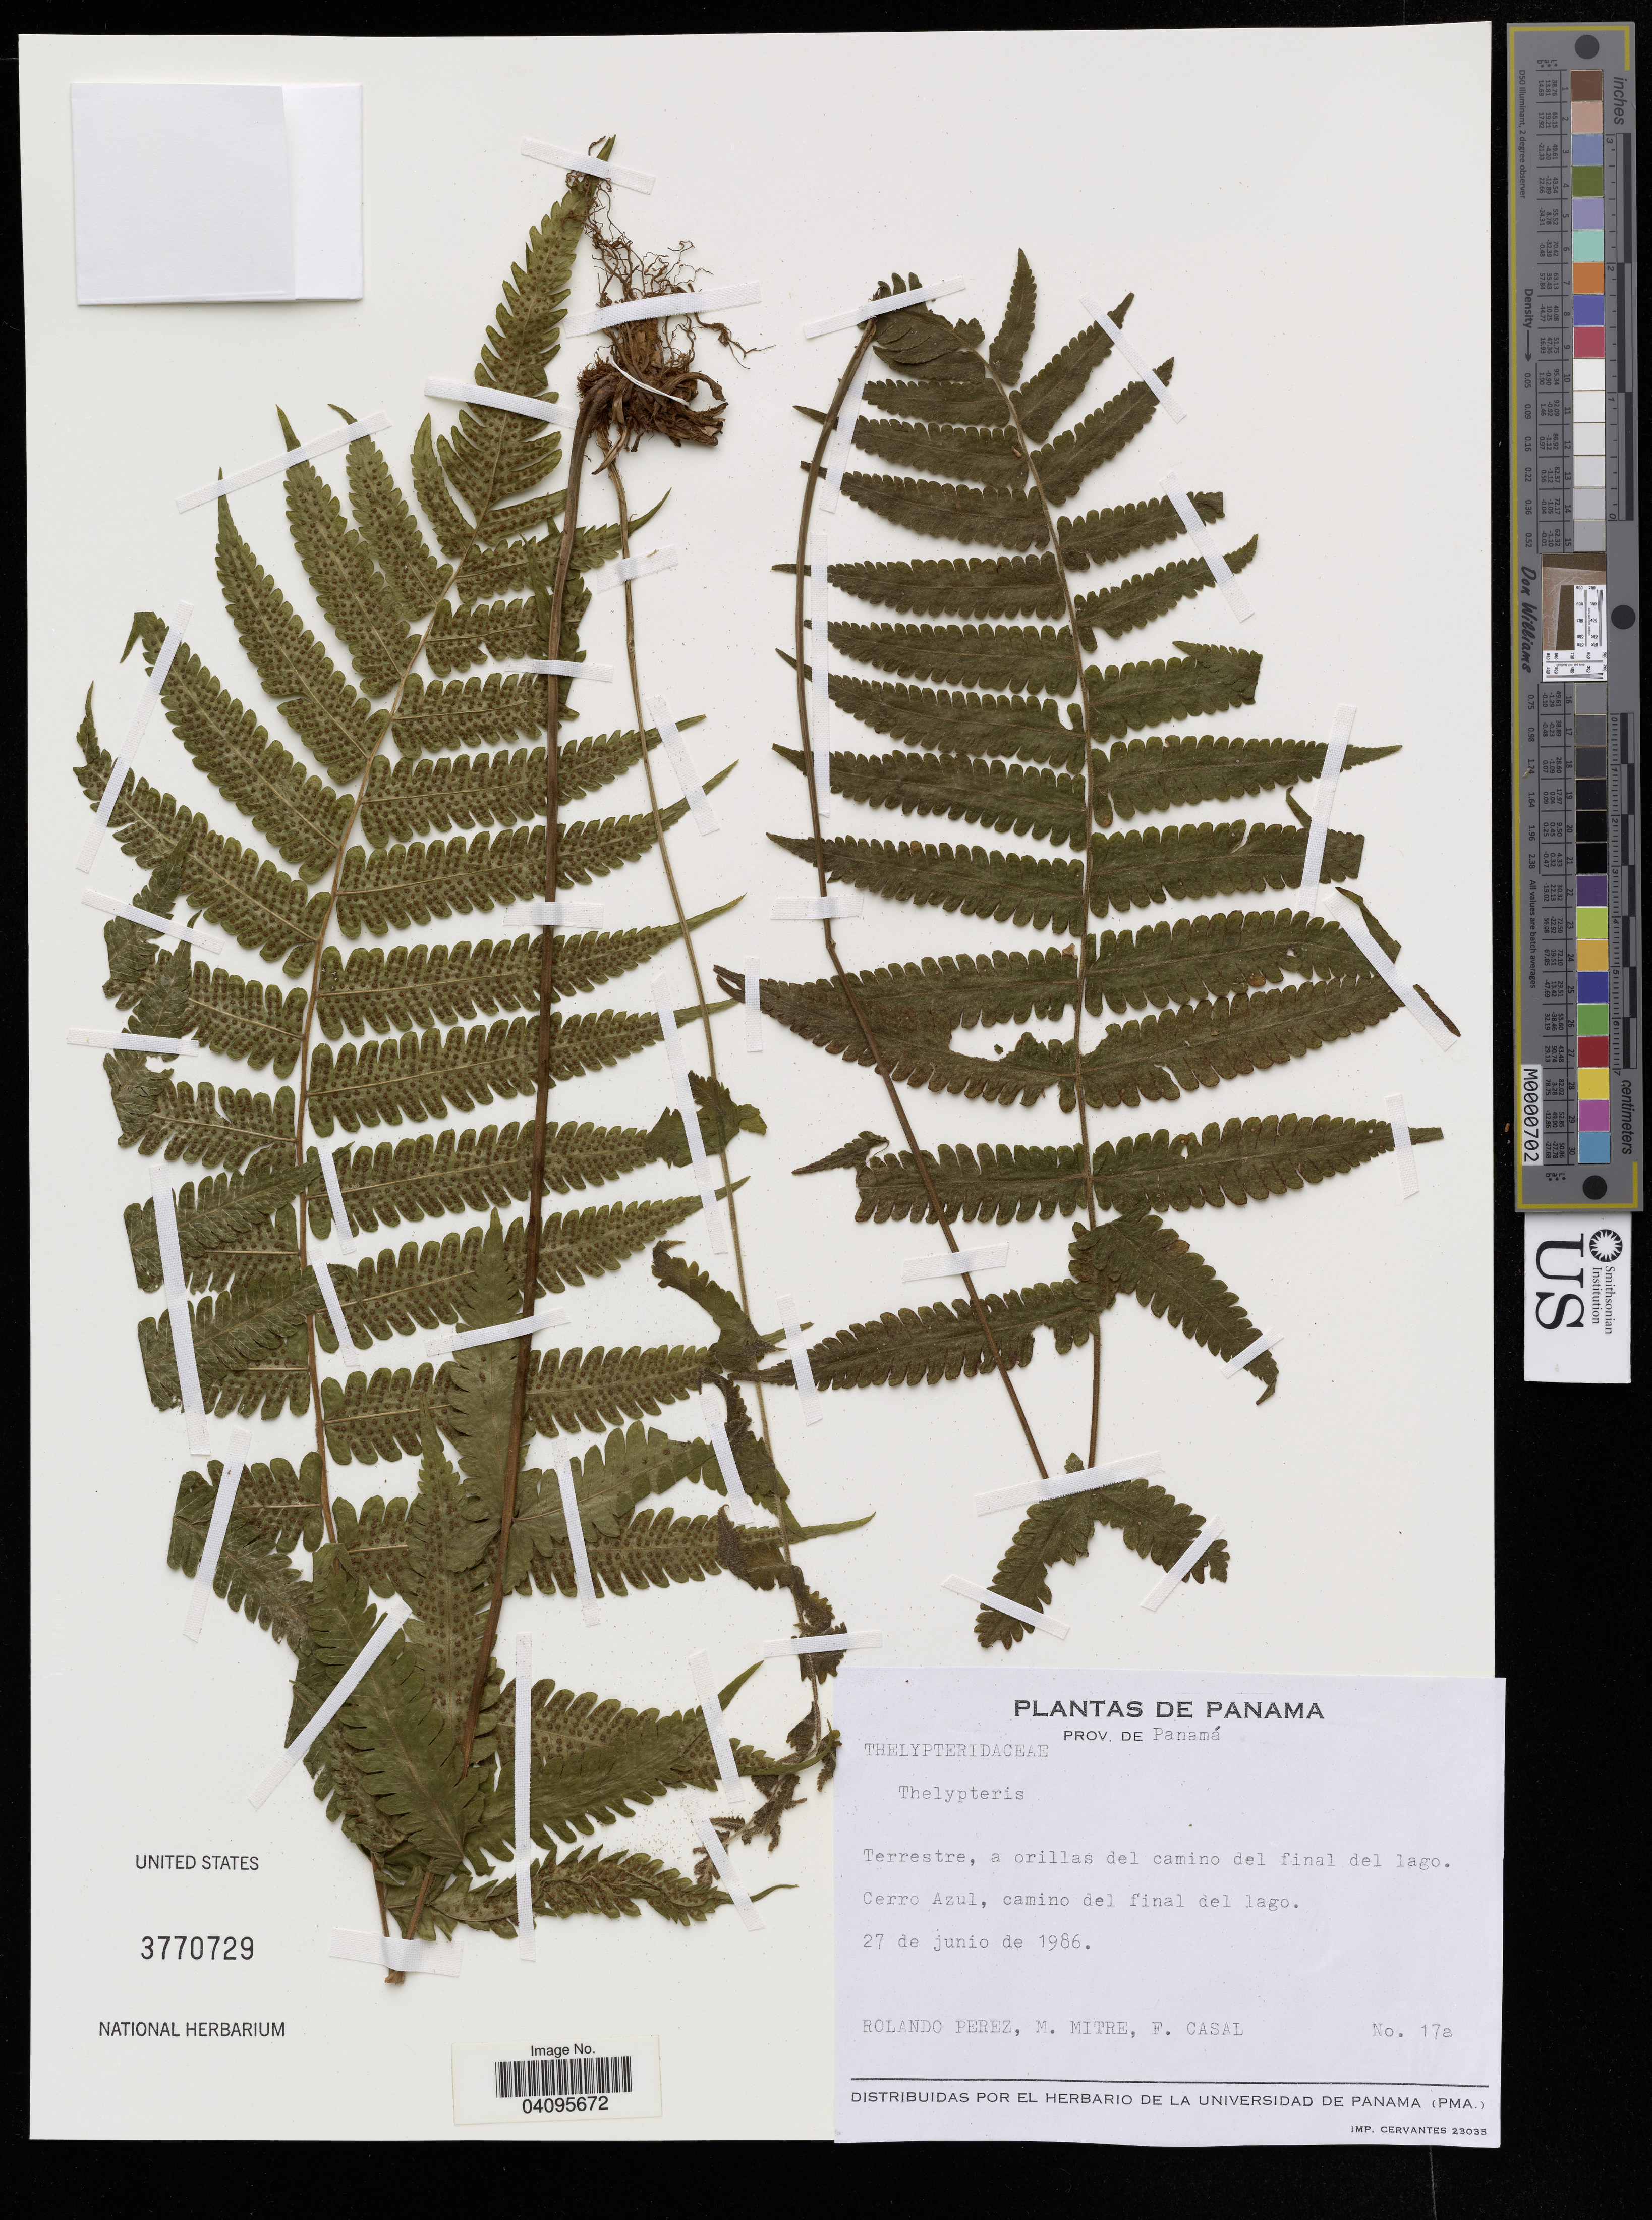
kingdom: Plantae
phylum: Tracheophyta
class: Polypodiopsida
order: Polypodiales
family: Thelypteridaceae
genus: Thelypteris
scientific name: Thelypteris sp.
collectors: R. Perez, M. Mitre & F. Casal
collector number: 17a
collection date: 1986-06-27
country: Panama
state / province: Panamá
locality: Cerro Azul, camino del final del lago.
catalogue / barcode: US 3770729